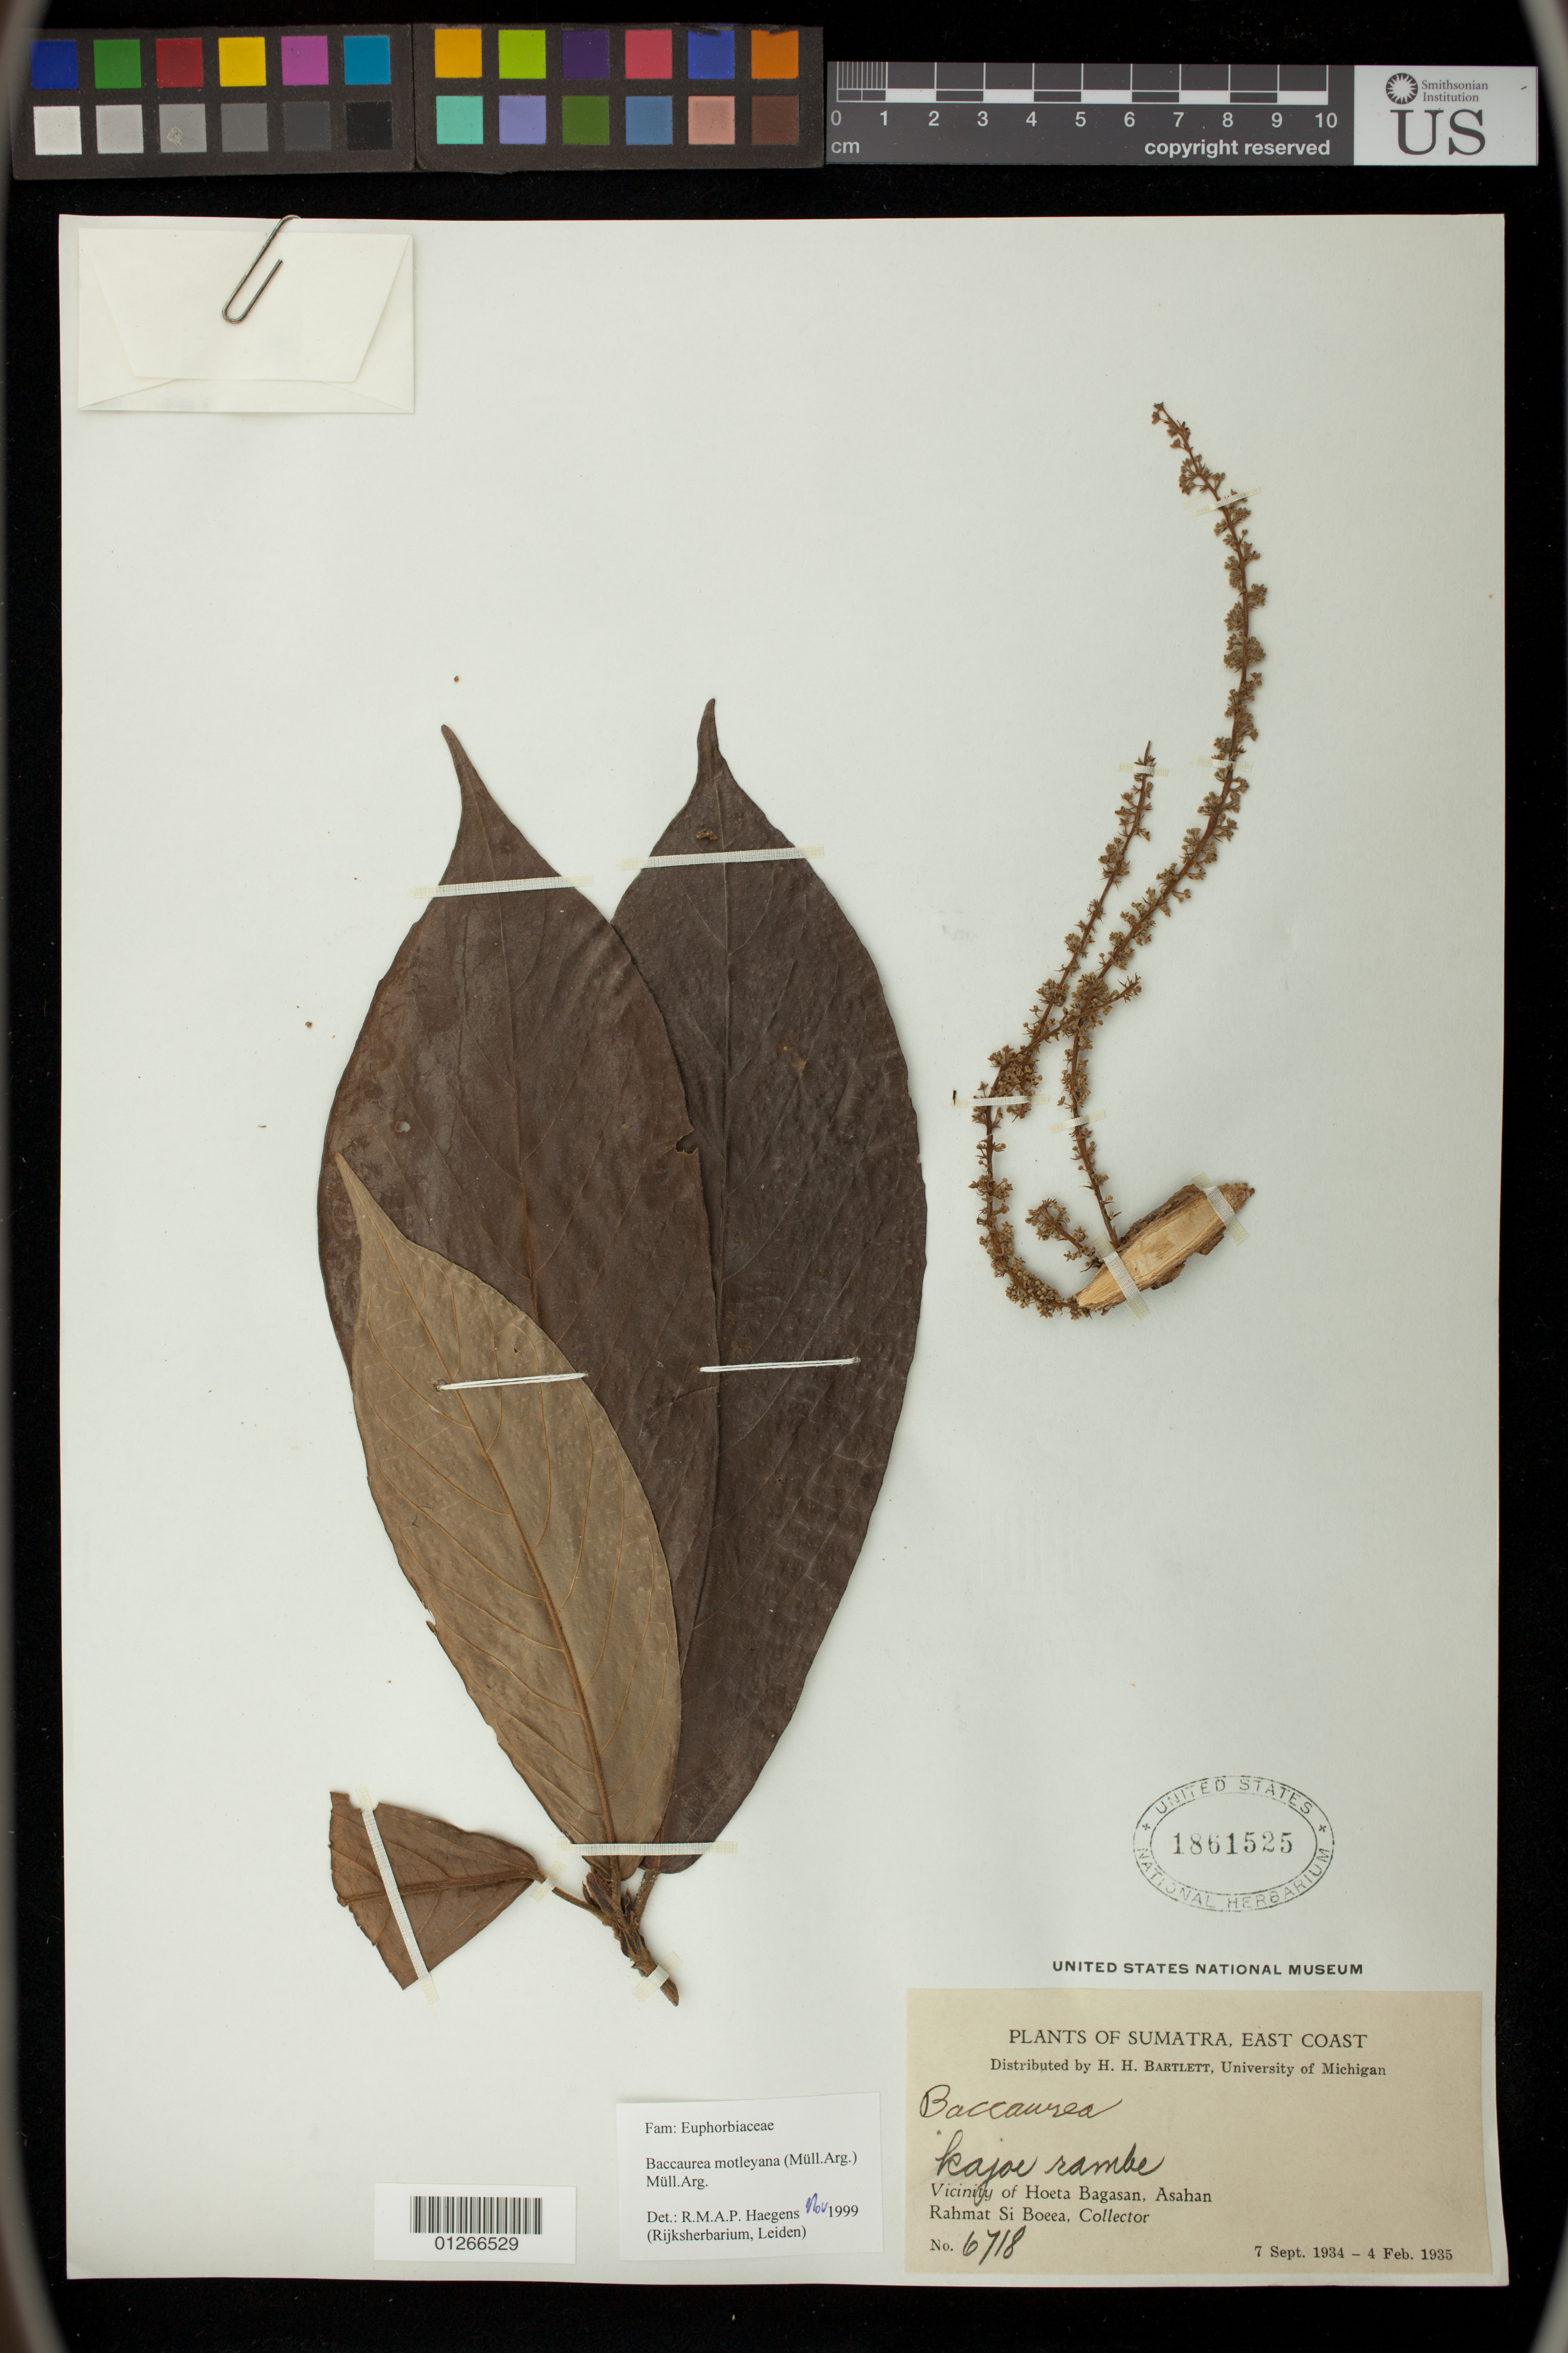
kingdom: Plantae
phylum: Tracheophyta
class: Magnoliopsida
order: Malpighiales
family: Phyllanthaceae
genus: Baccaurea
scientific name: Baccaurea motleyana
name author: (Müll. Arg.) Müll. Arg.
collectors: Rahmat Si Boeea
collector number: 6718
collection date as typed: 07 Sep 1934 to 04 Feb 1935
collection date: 1934-09-07/1935-02-04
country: Indonesia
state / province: Sumatra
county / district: Sumatera Utara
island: Sumatra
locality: Vicinity of Hoeta Bagasan, Asahan